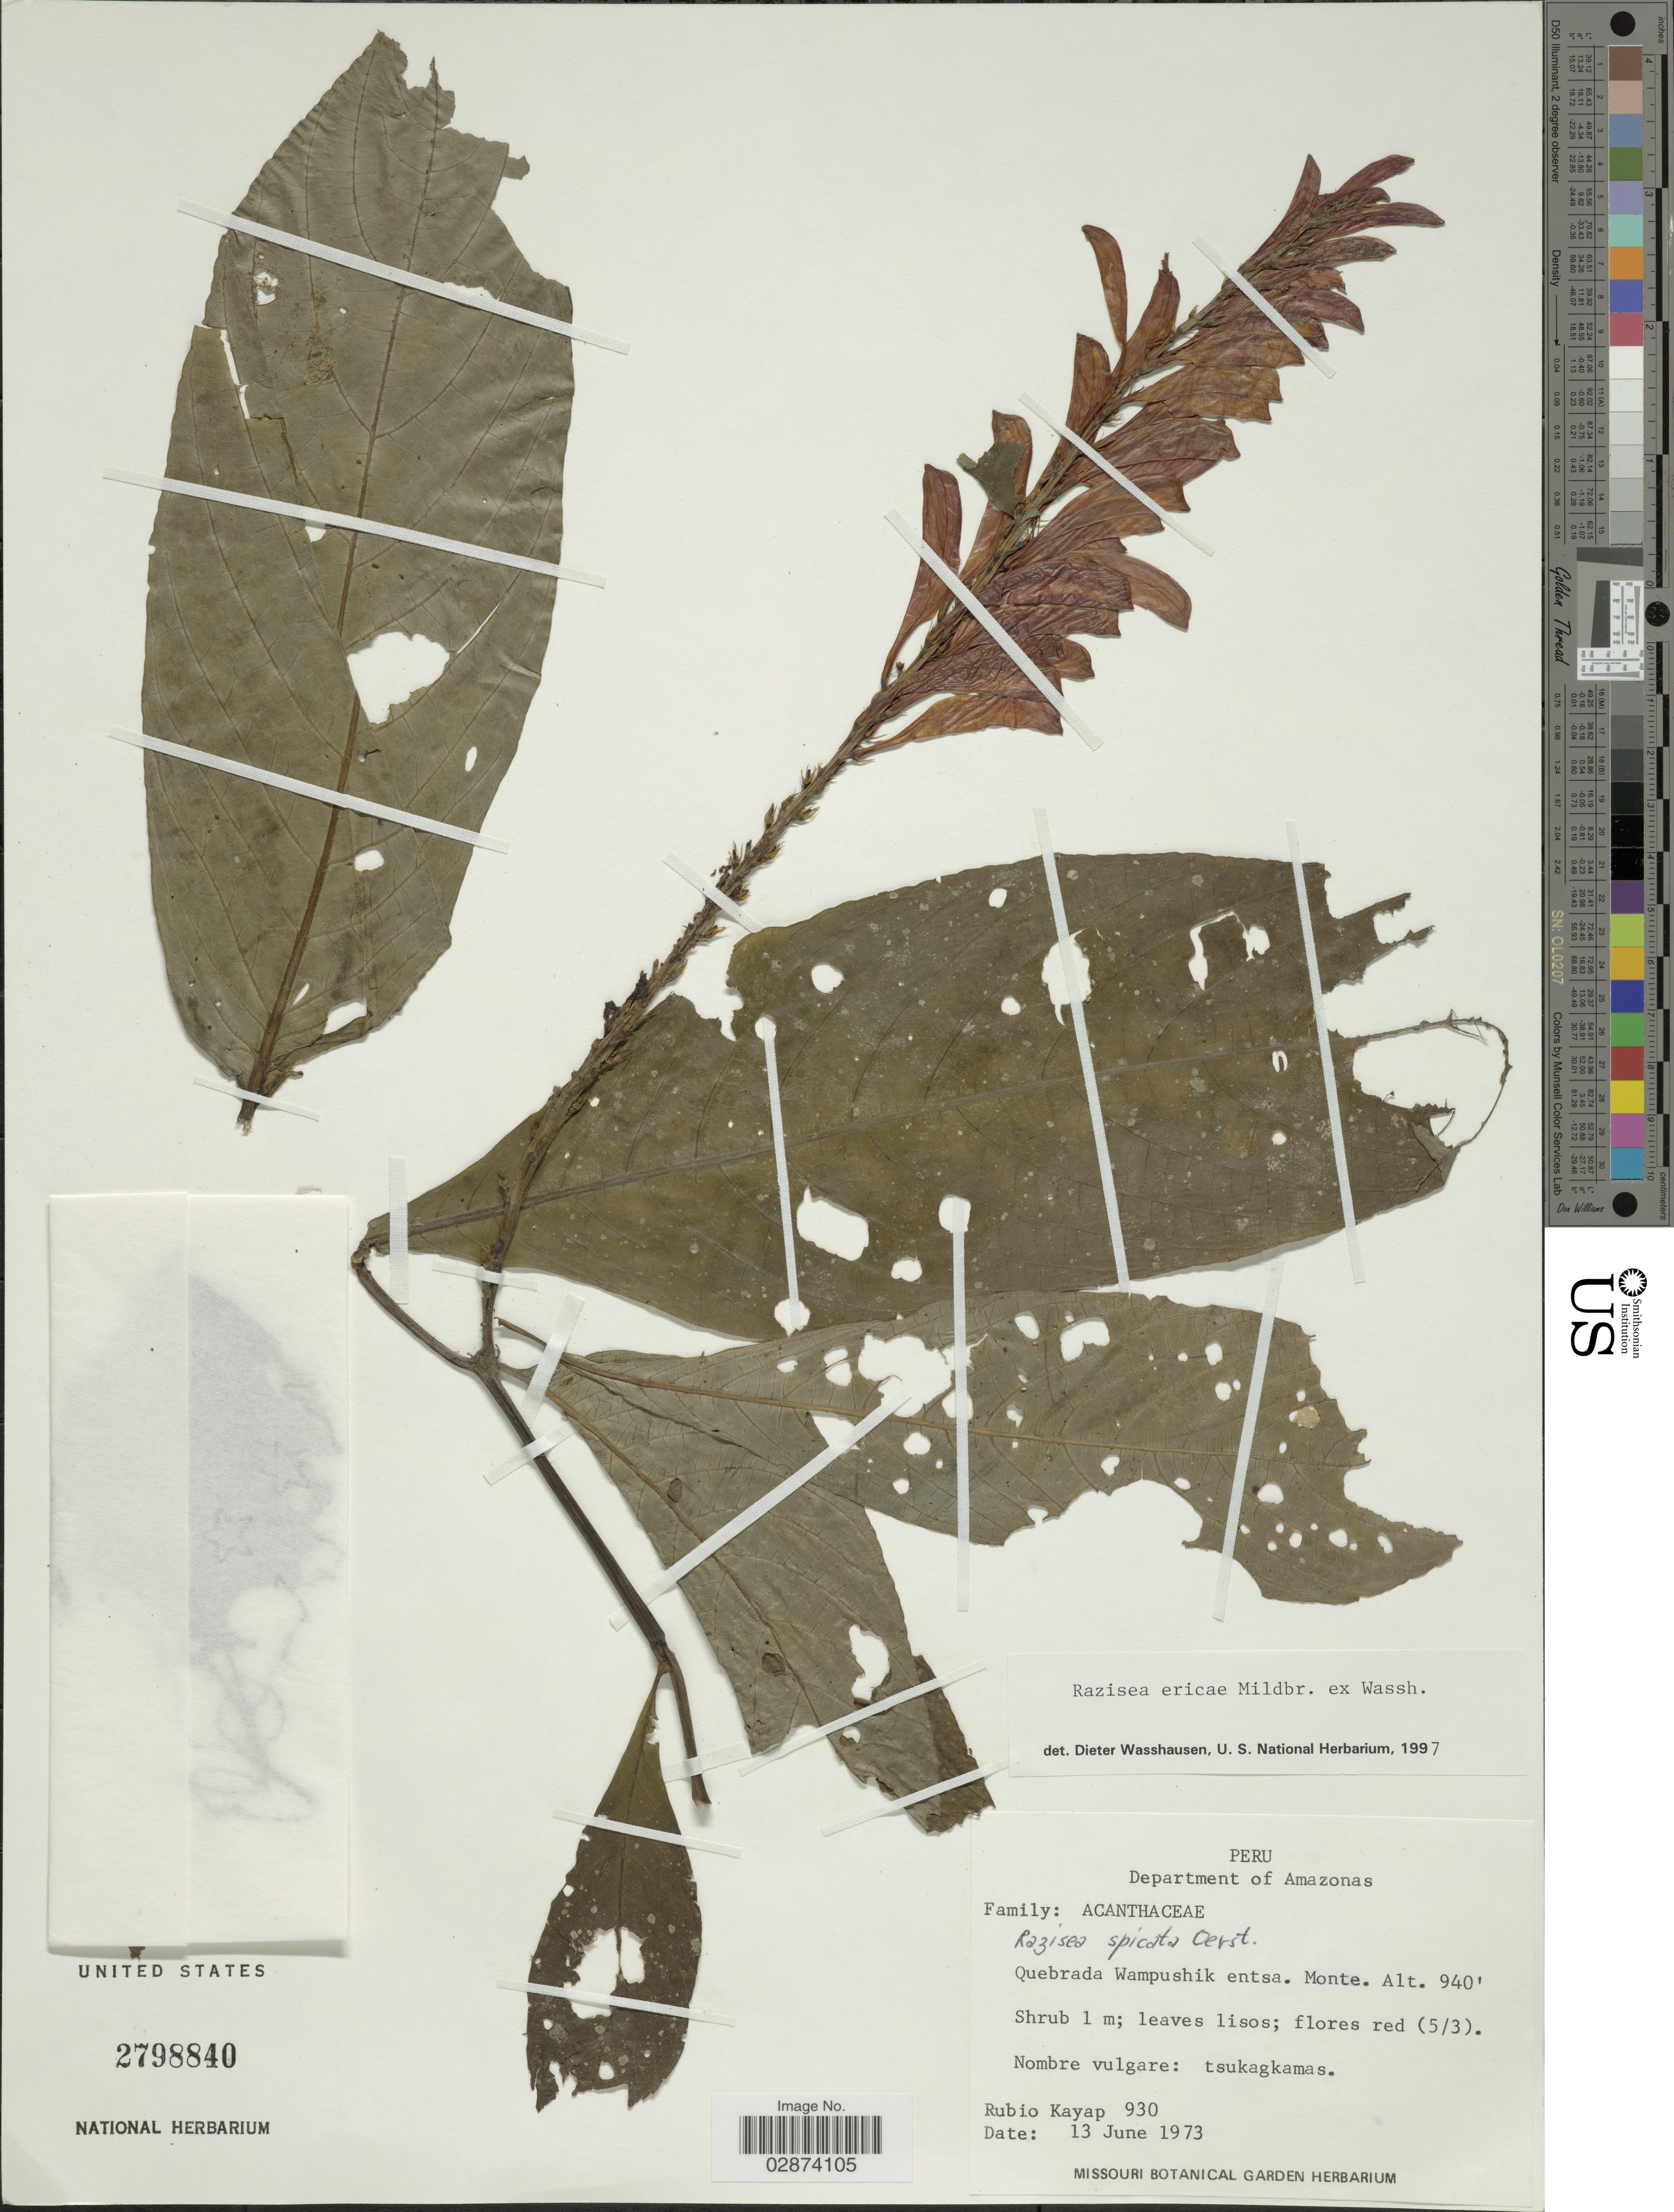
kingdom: Plantae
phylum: Tracheophyta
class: Magnoliopsida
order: Lamiales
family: Acanthaceae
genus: Razisea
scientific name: Razisea ericae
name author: Mildbr. ex Wassh.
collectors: R. Kayap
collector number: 930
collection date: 1973-06-13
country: Peru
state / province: Amazonas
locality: Department of Amazonas. Quebrada Wampushik entsa. Monte.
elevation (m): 287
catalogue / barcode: US 2798840